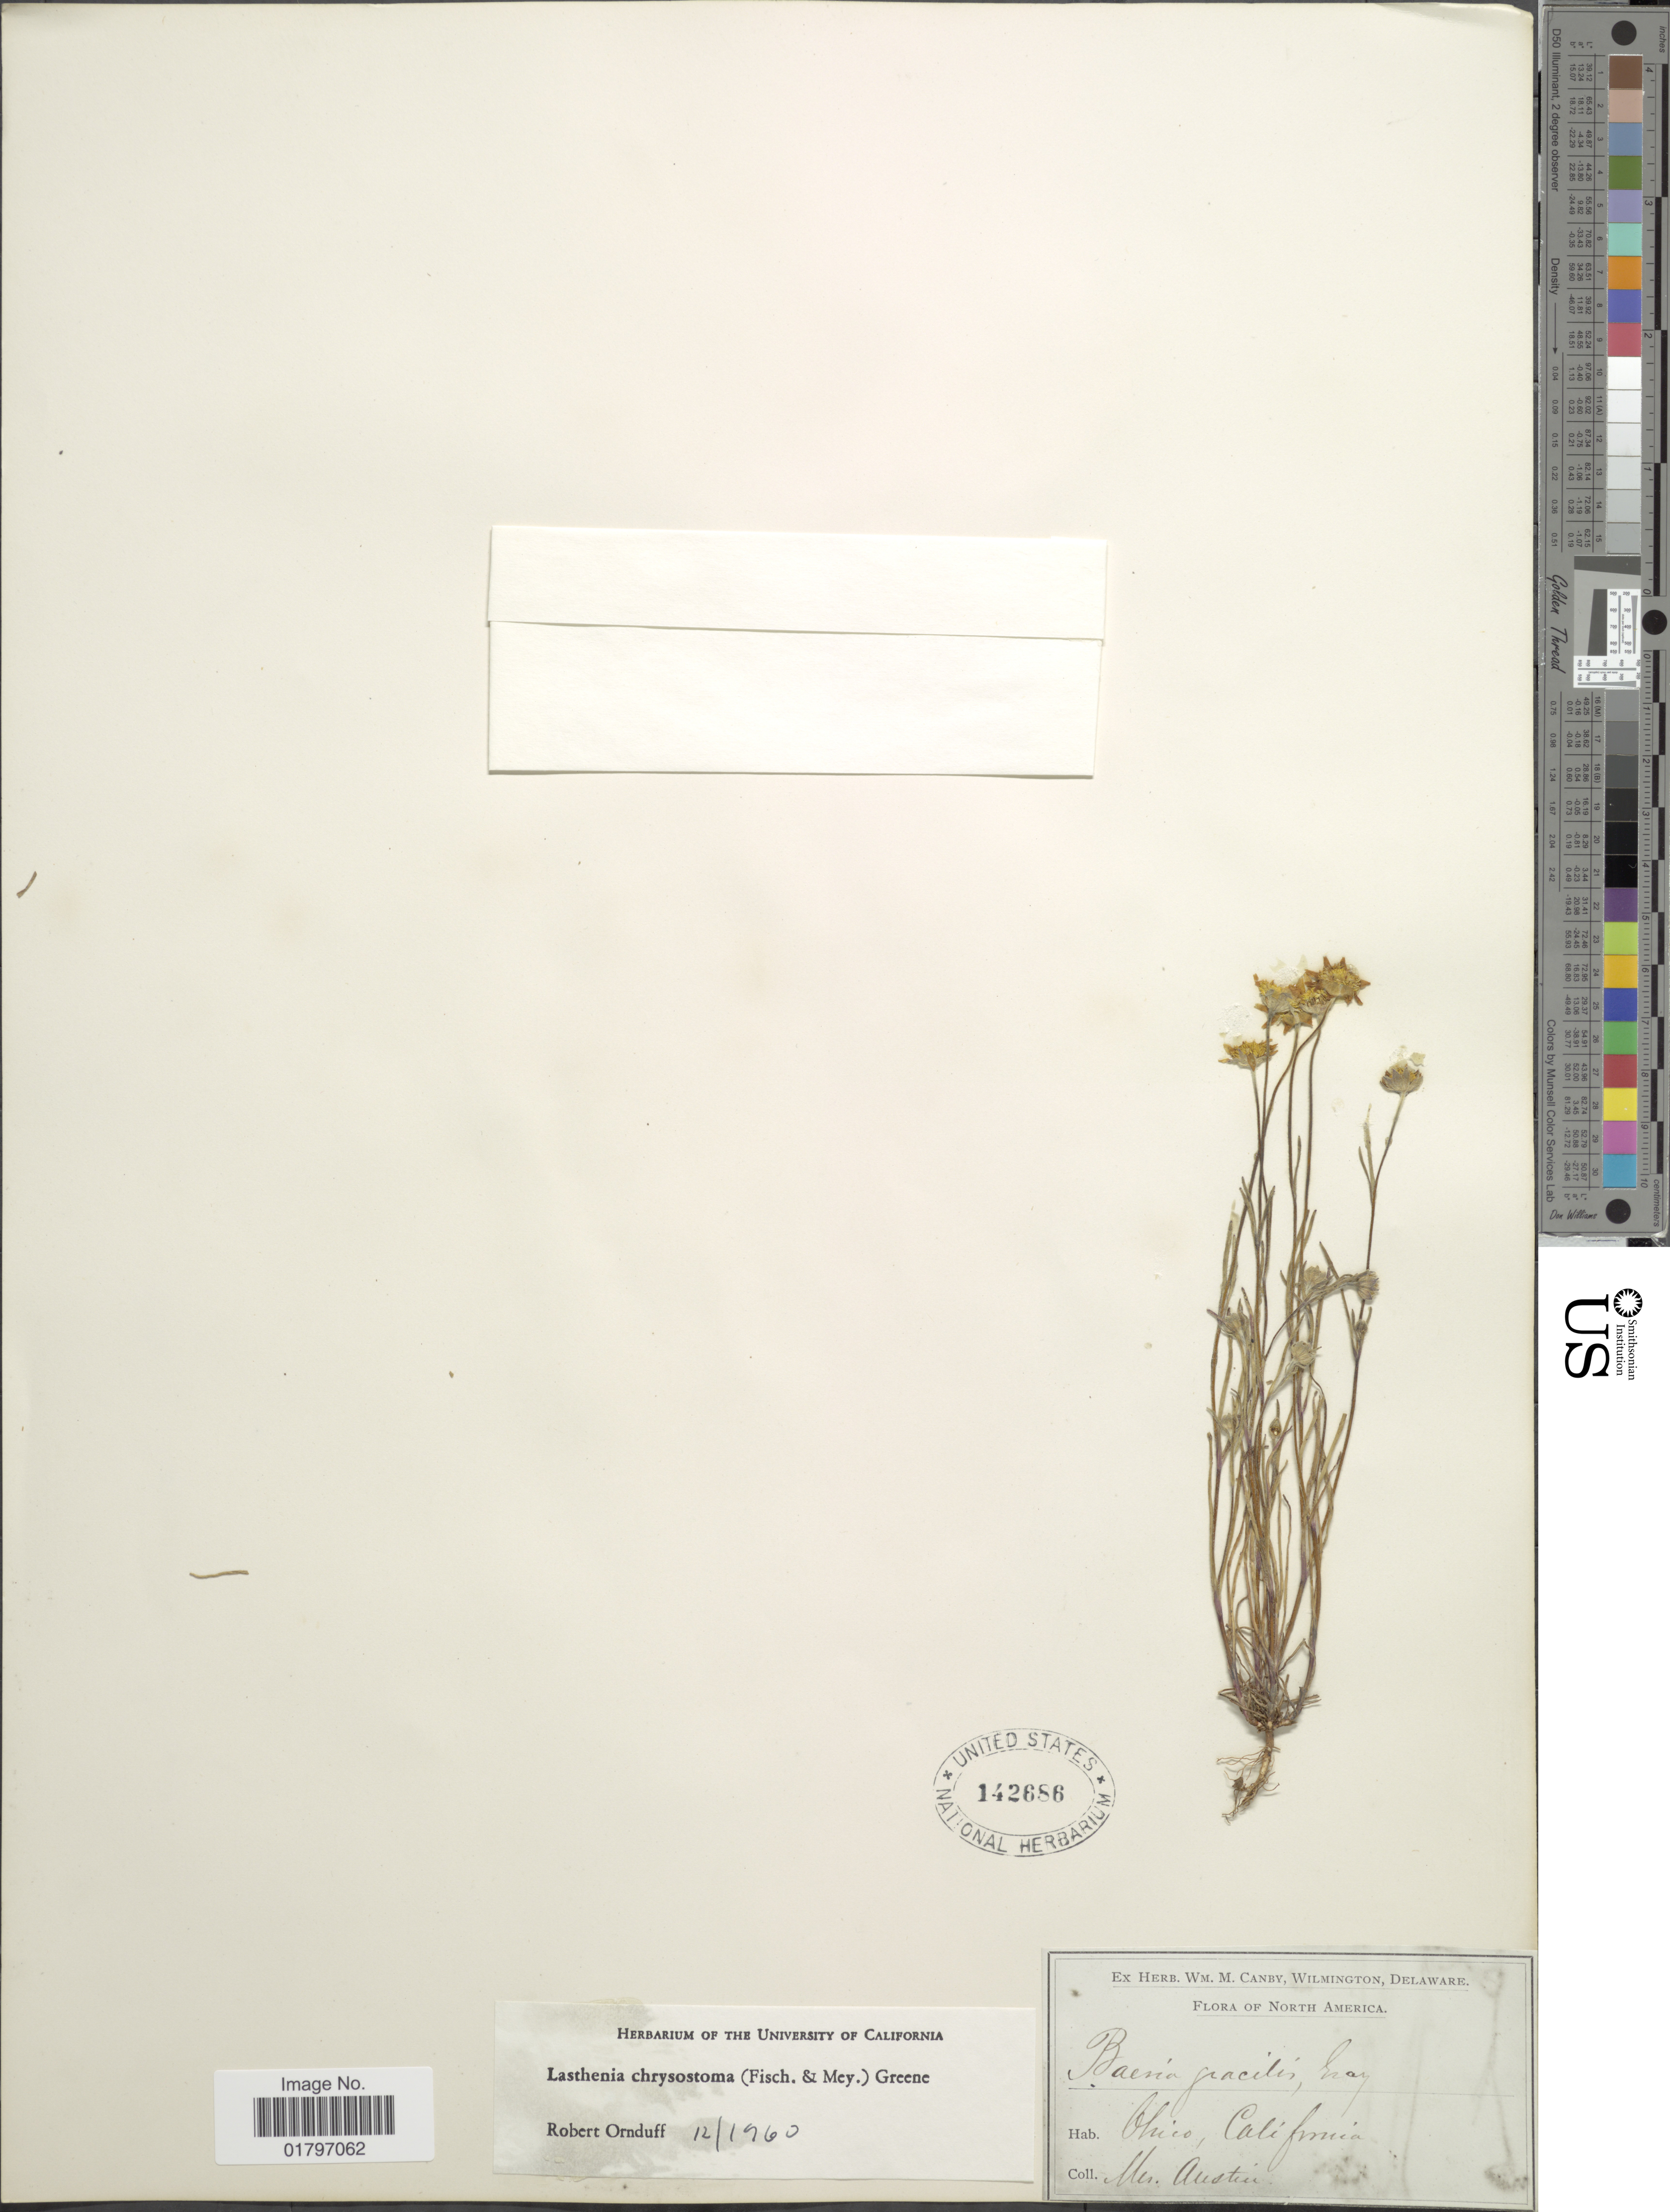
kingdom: Plantae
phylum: Tracheophyta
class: Magnoliopsida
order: Asterales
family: Asteraceae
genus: Lasthenia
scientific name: Lasthenia chrysostoma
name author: (Fisch. & C.A. Mey.) Greene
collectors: Austin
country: United States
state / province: California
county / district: Butte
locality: Chico, California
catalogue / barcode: US 142686